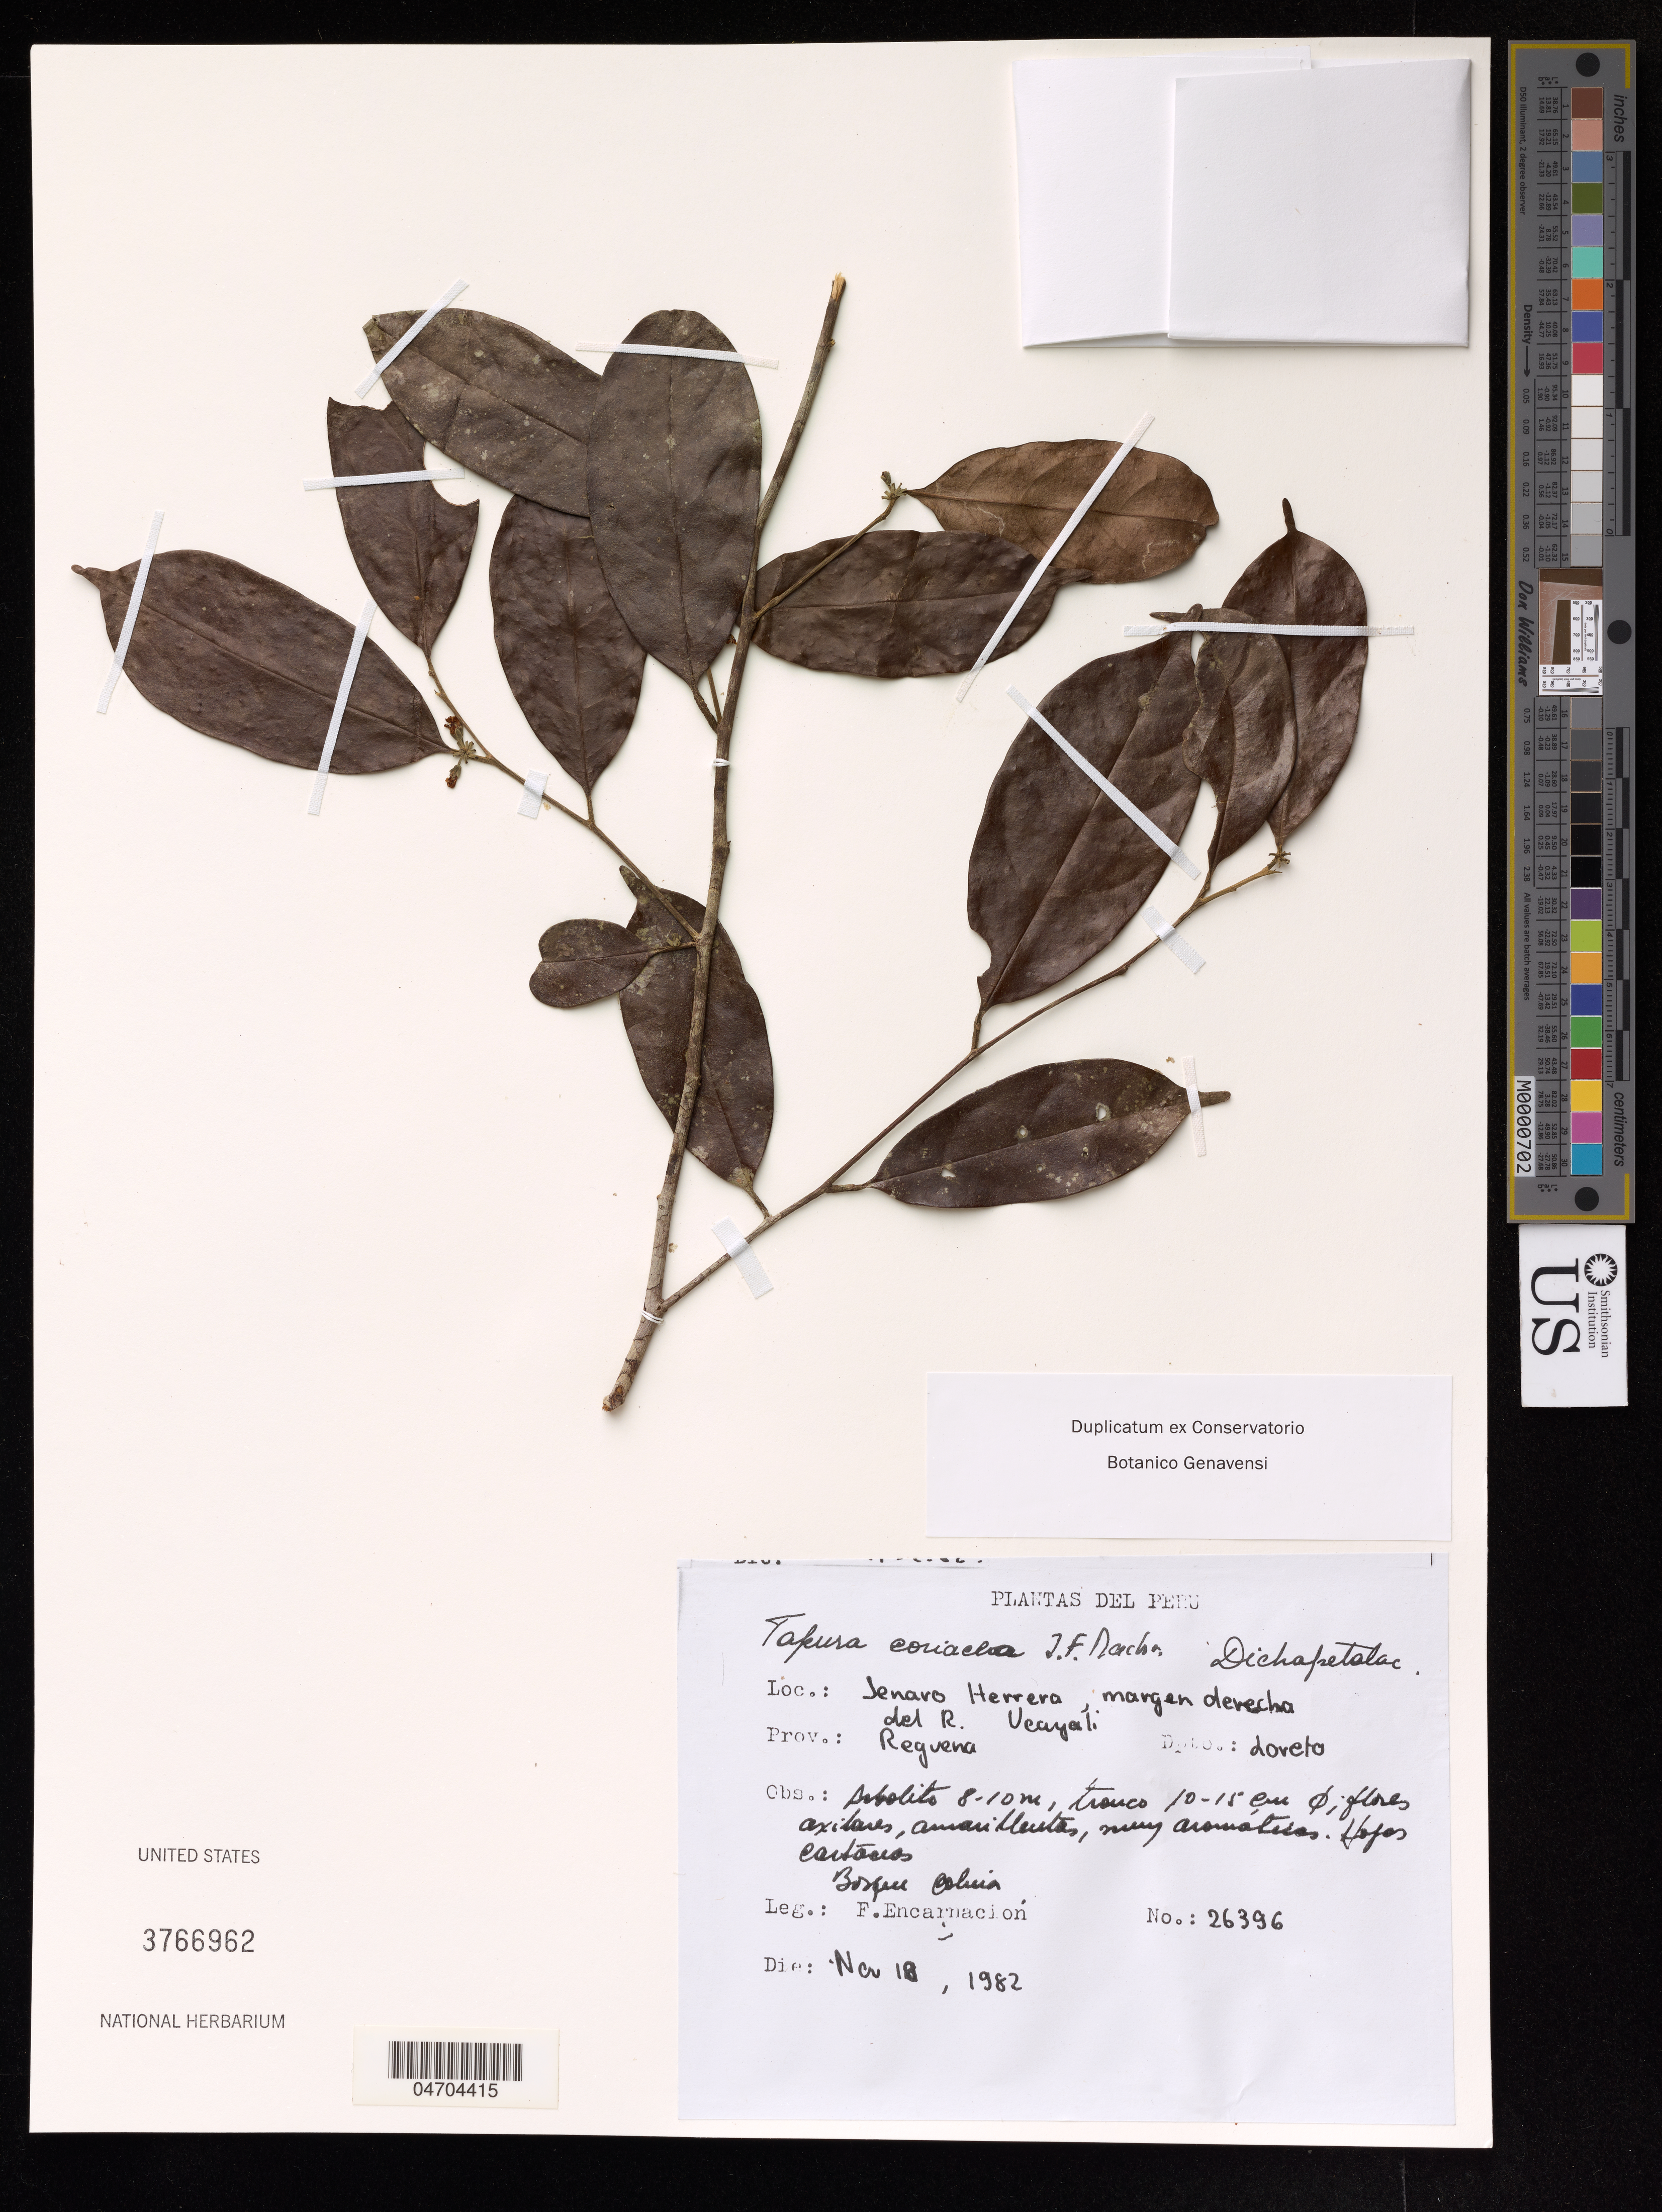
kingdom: Plantae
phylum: Tracheophyta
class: Magnoliopsida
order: Malpighiales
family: Dichapetalaceae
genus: Tapura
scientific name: Tapura coriacea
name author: J.F. Macbr.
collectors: F. Encarnación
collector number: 26396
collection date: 1982-11-18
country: Peru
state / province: Loreto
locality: Jenaro Herrera, margen derecha del R. Ucayali, Prov. Reguena, Dept. Loreto.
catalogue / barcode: US 3766962